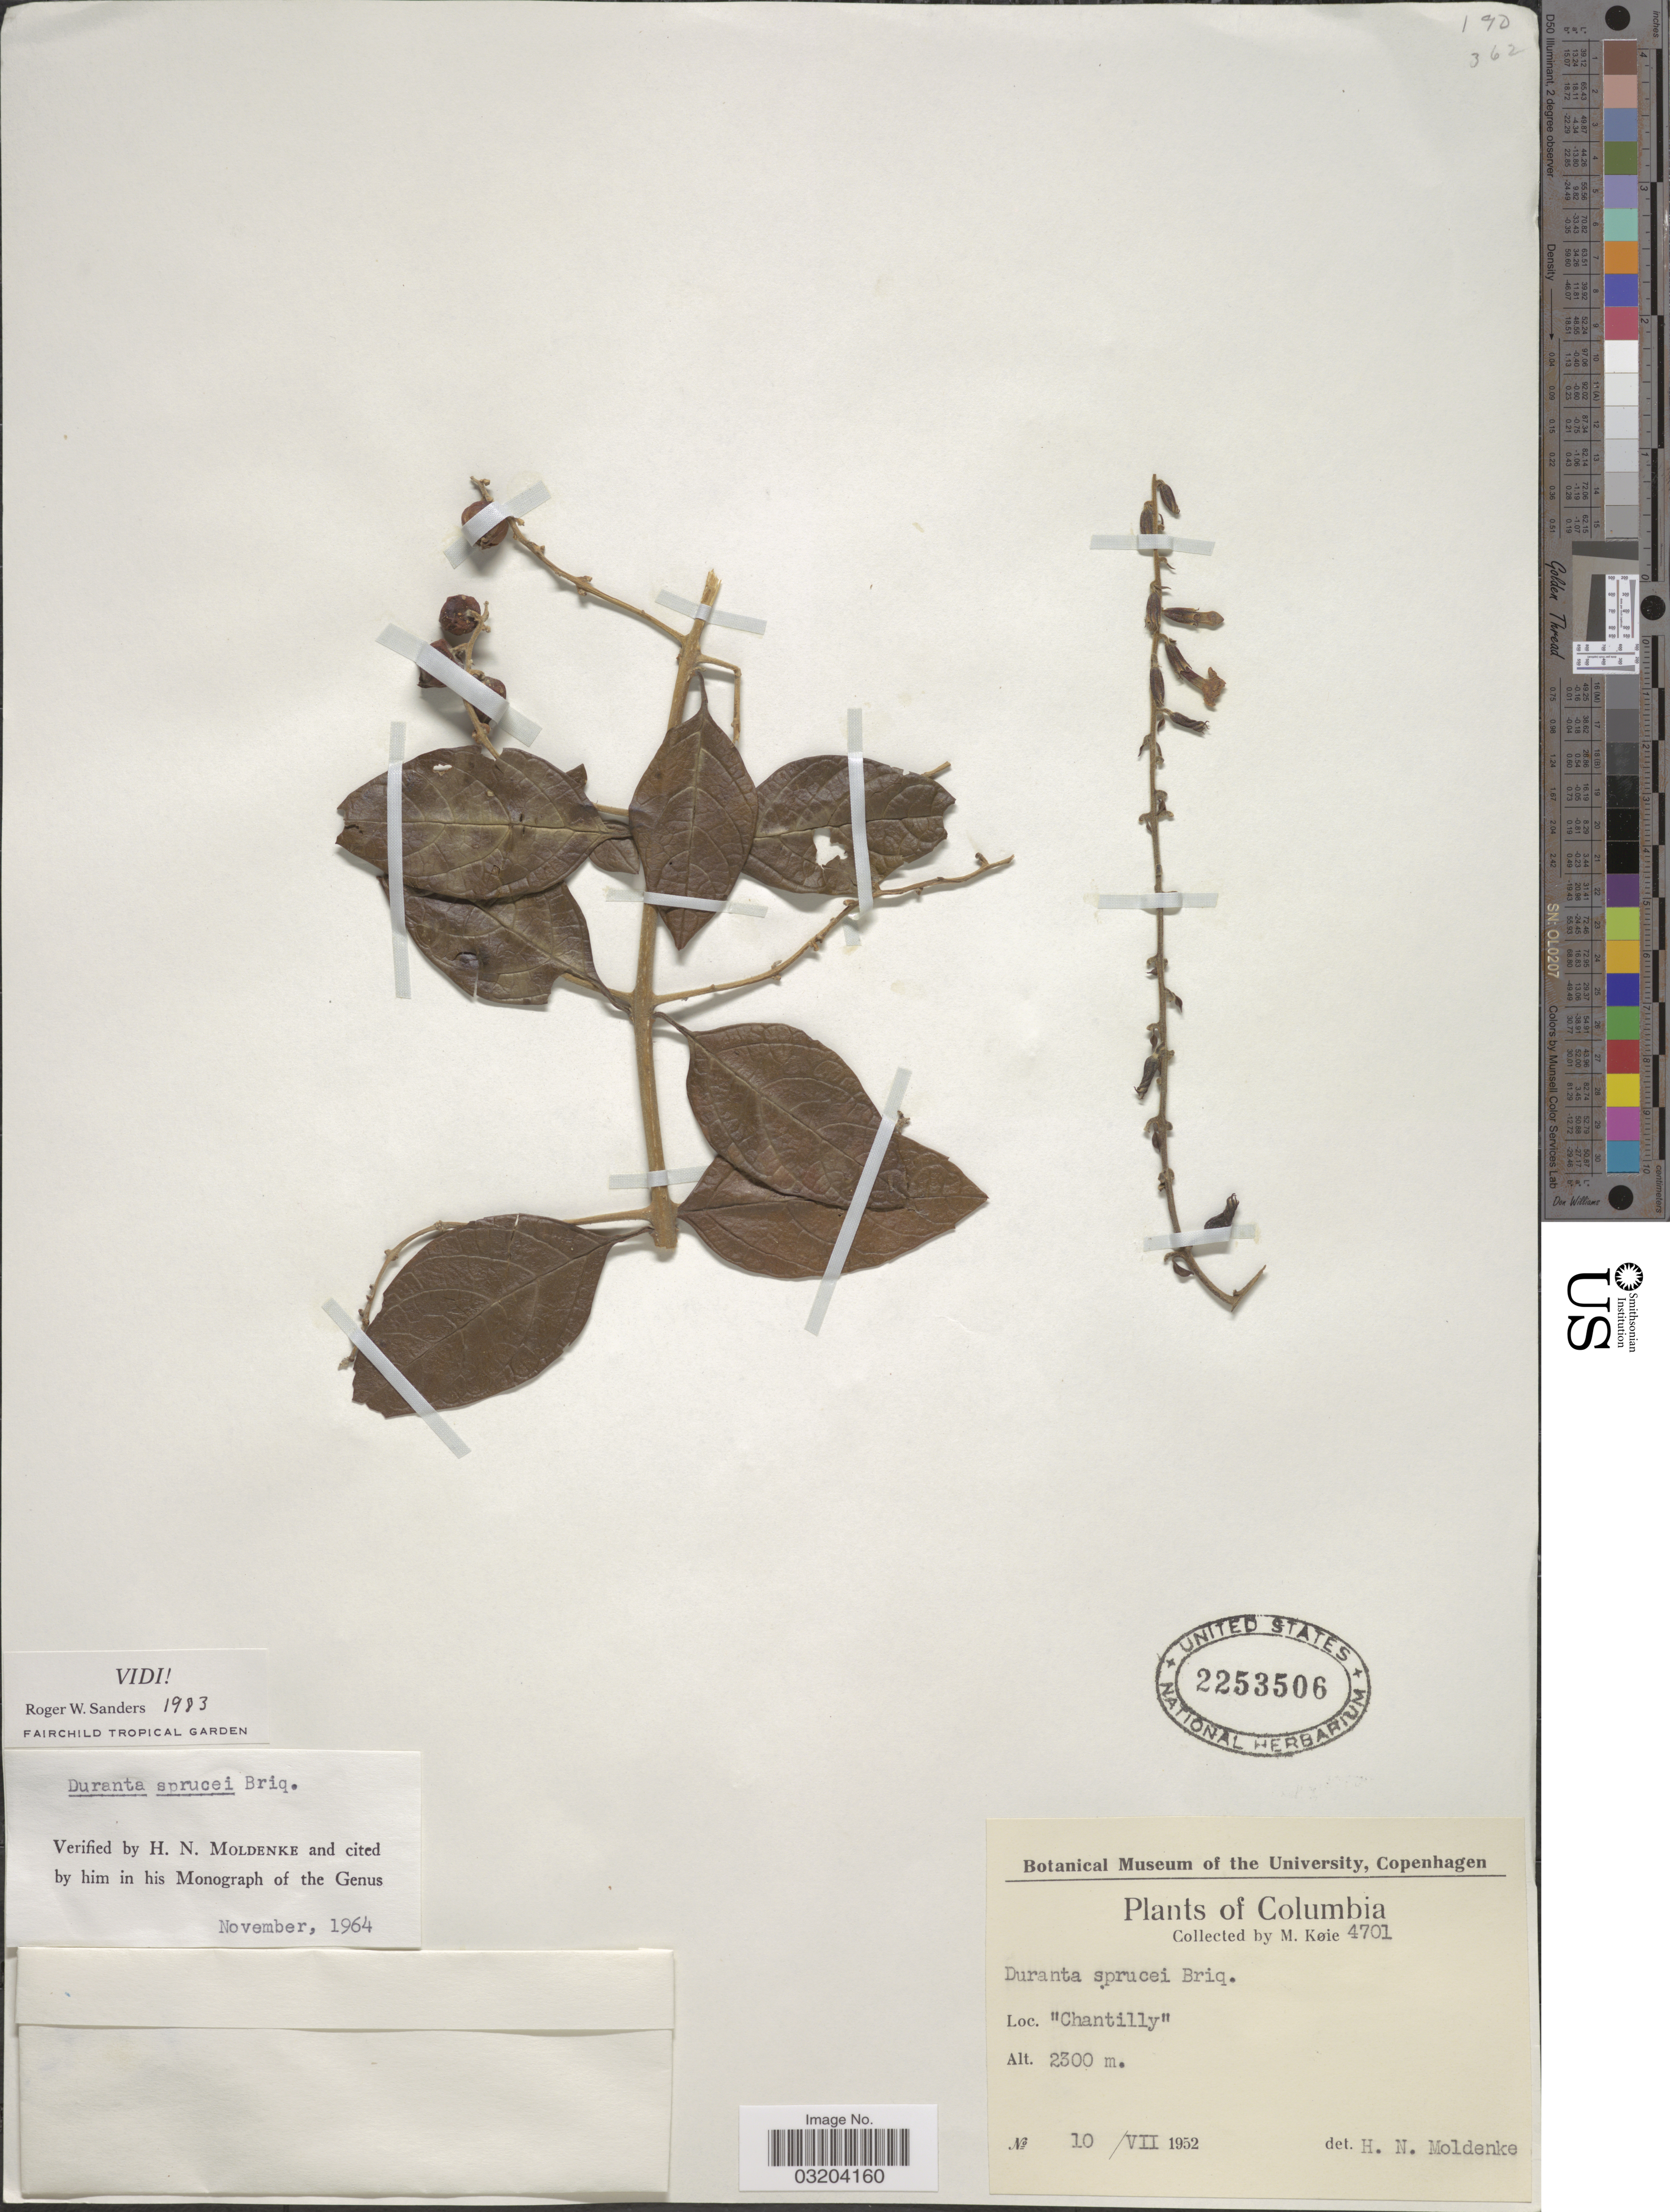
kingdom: Plantae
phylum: Tracheophyta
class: Magnoliopsida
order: Lamiales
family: Verbenaceae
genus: Duranta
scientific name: Duranta sp.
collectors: M. Köie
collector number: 4701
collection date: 1952-07-10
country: Colombia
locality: Chantilly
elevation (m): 2300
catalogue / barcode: US 2253506